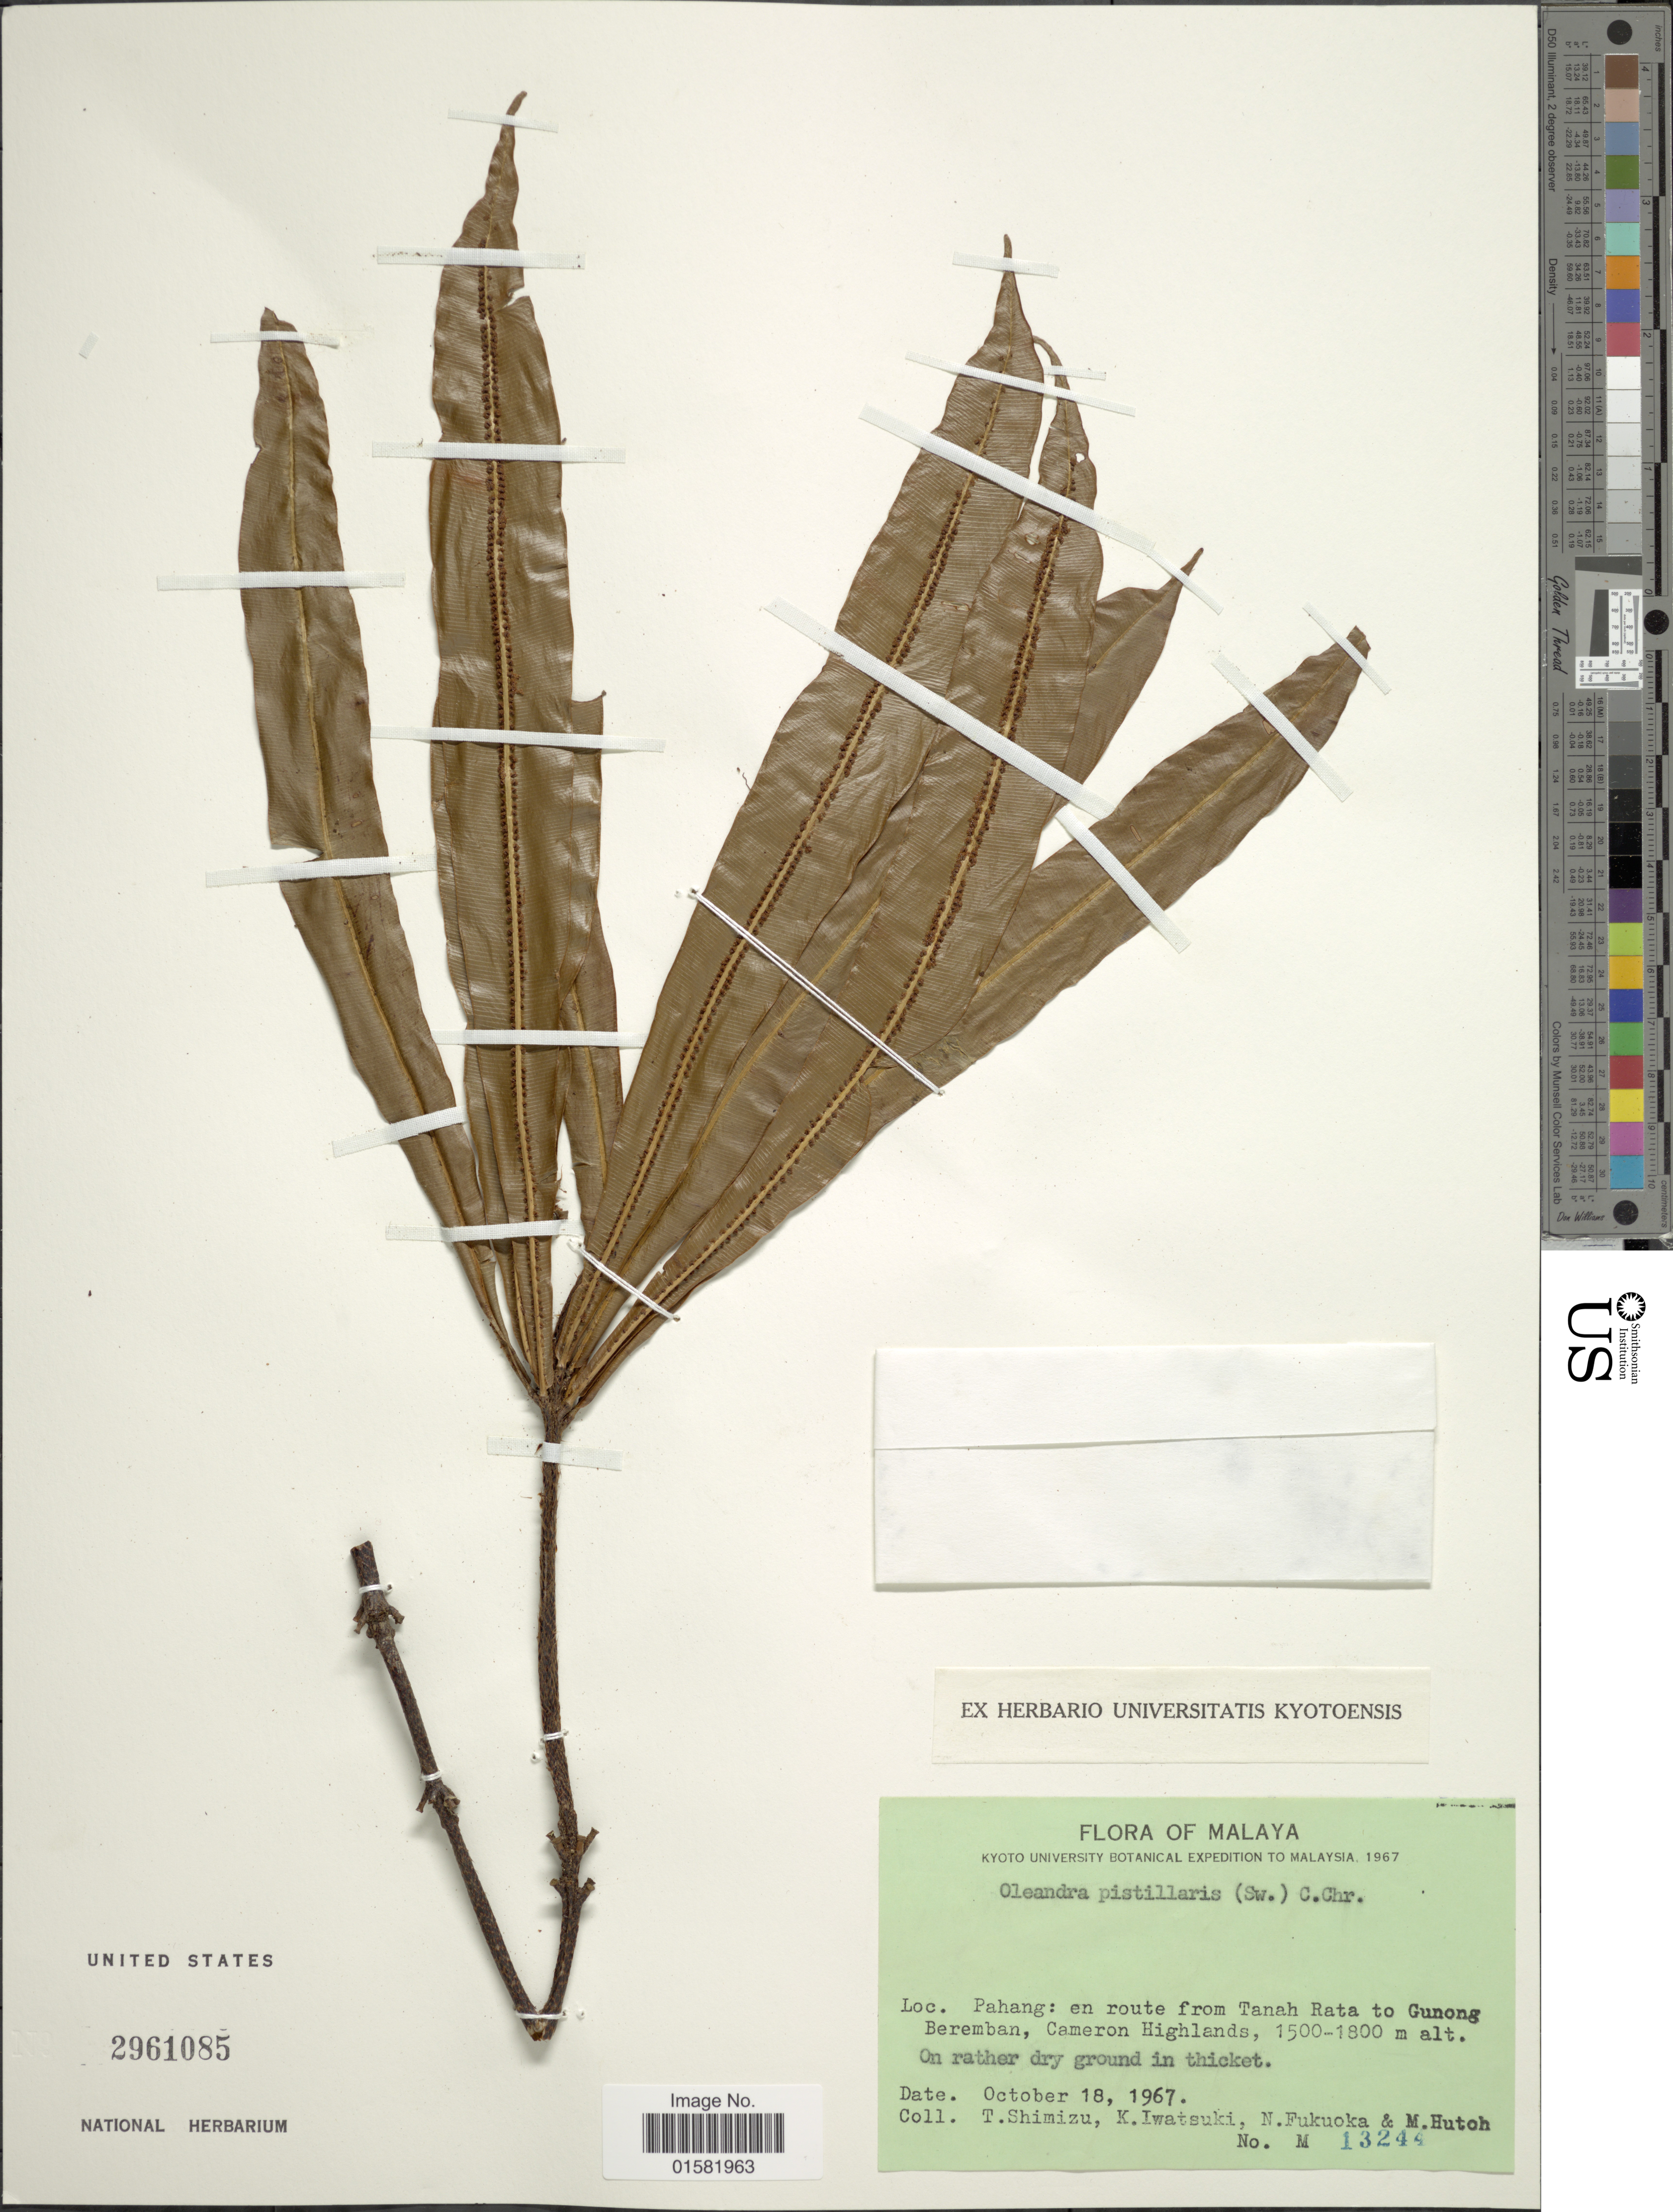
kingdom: Plantae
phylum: Tracheophyta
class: Polypodiopsida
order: Polypodiales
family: Oleandraceae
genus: Oleandra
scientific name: Oleandra pistillaris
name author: (Sw.) C. Chr.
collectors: T. Shimizu, K. Iwatsuki, N. Fukuoka & M. Hutch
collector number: M13244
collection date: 1967-10-18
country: Malaysia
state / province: Pahang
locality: Malaya, Loc. Pahang: en route from Tanah Rata to Guning Beremban, Camerin Highlands.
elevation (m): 1500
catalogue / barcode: US 2961085